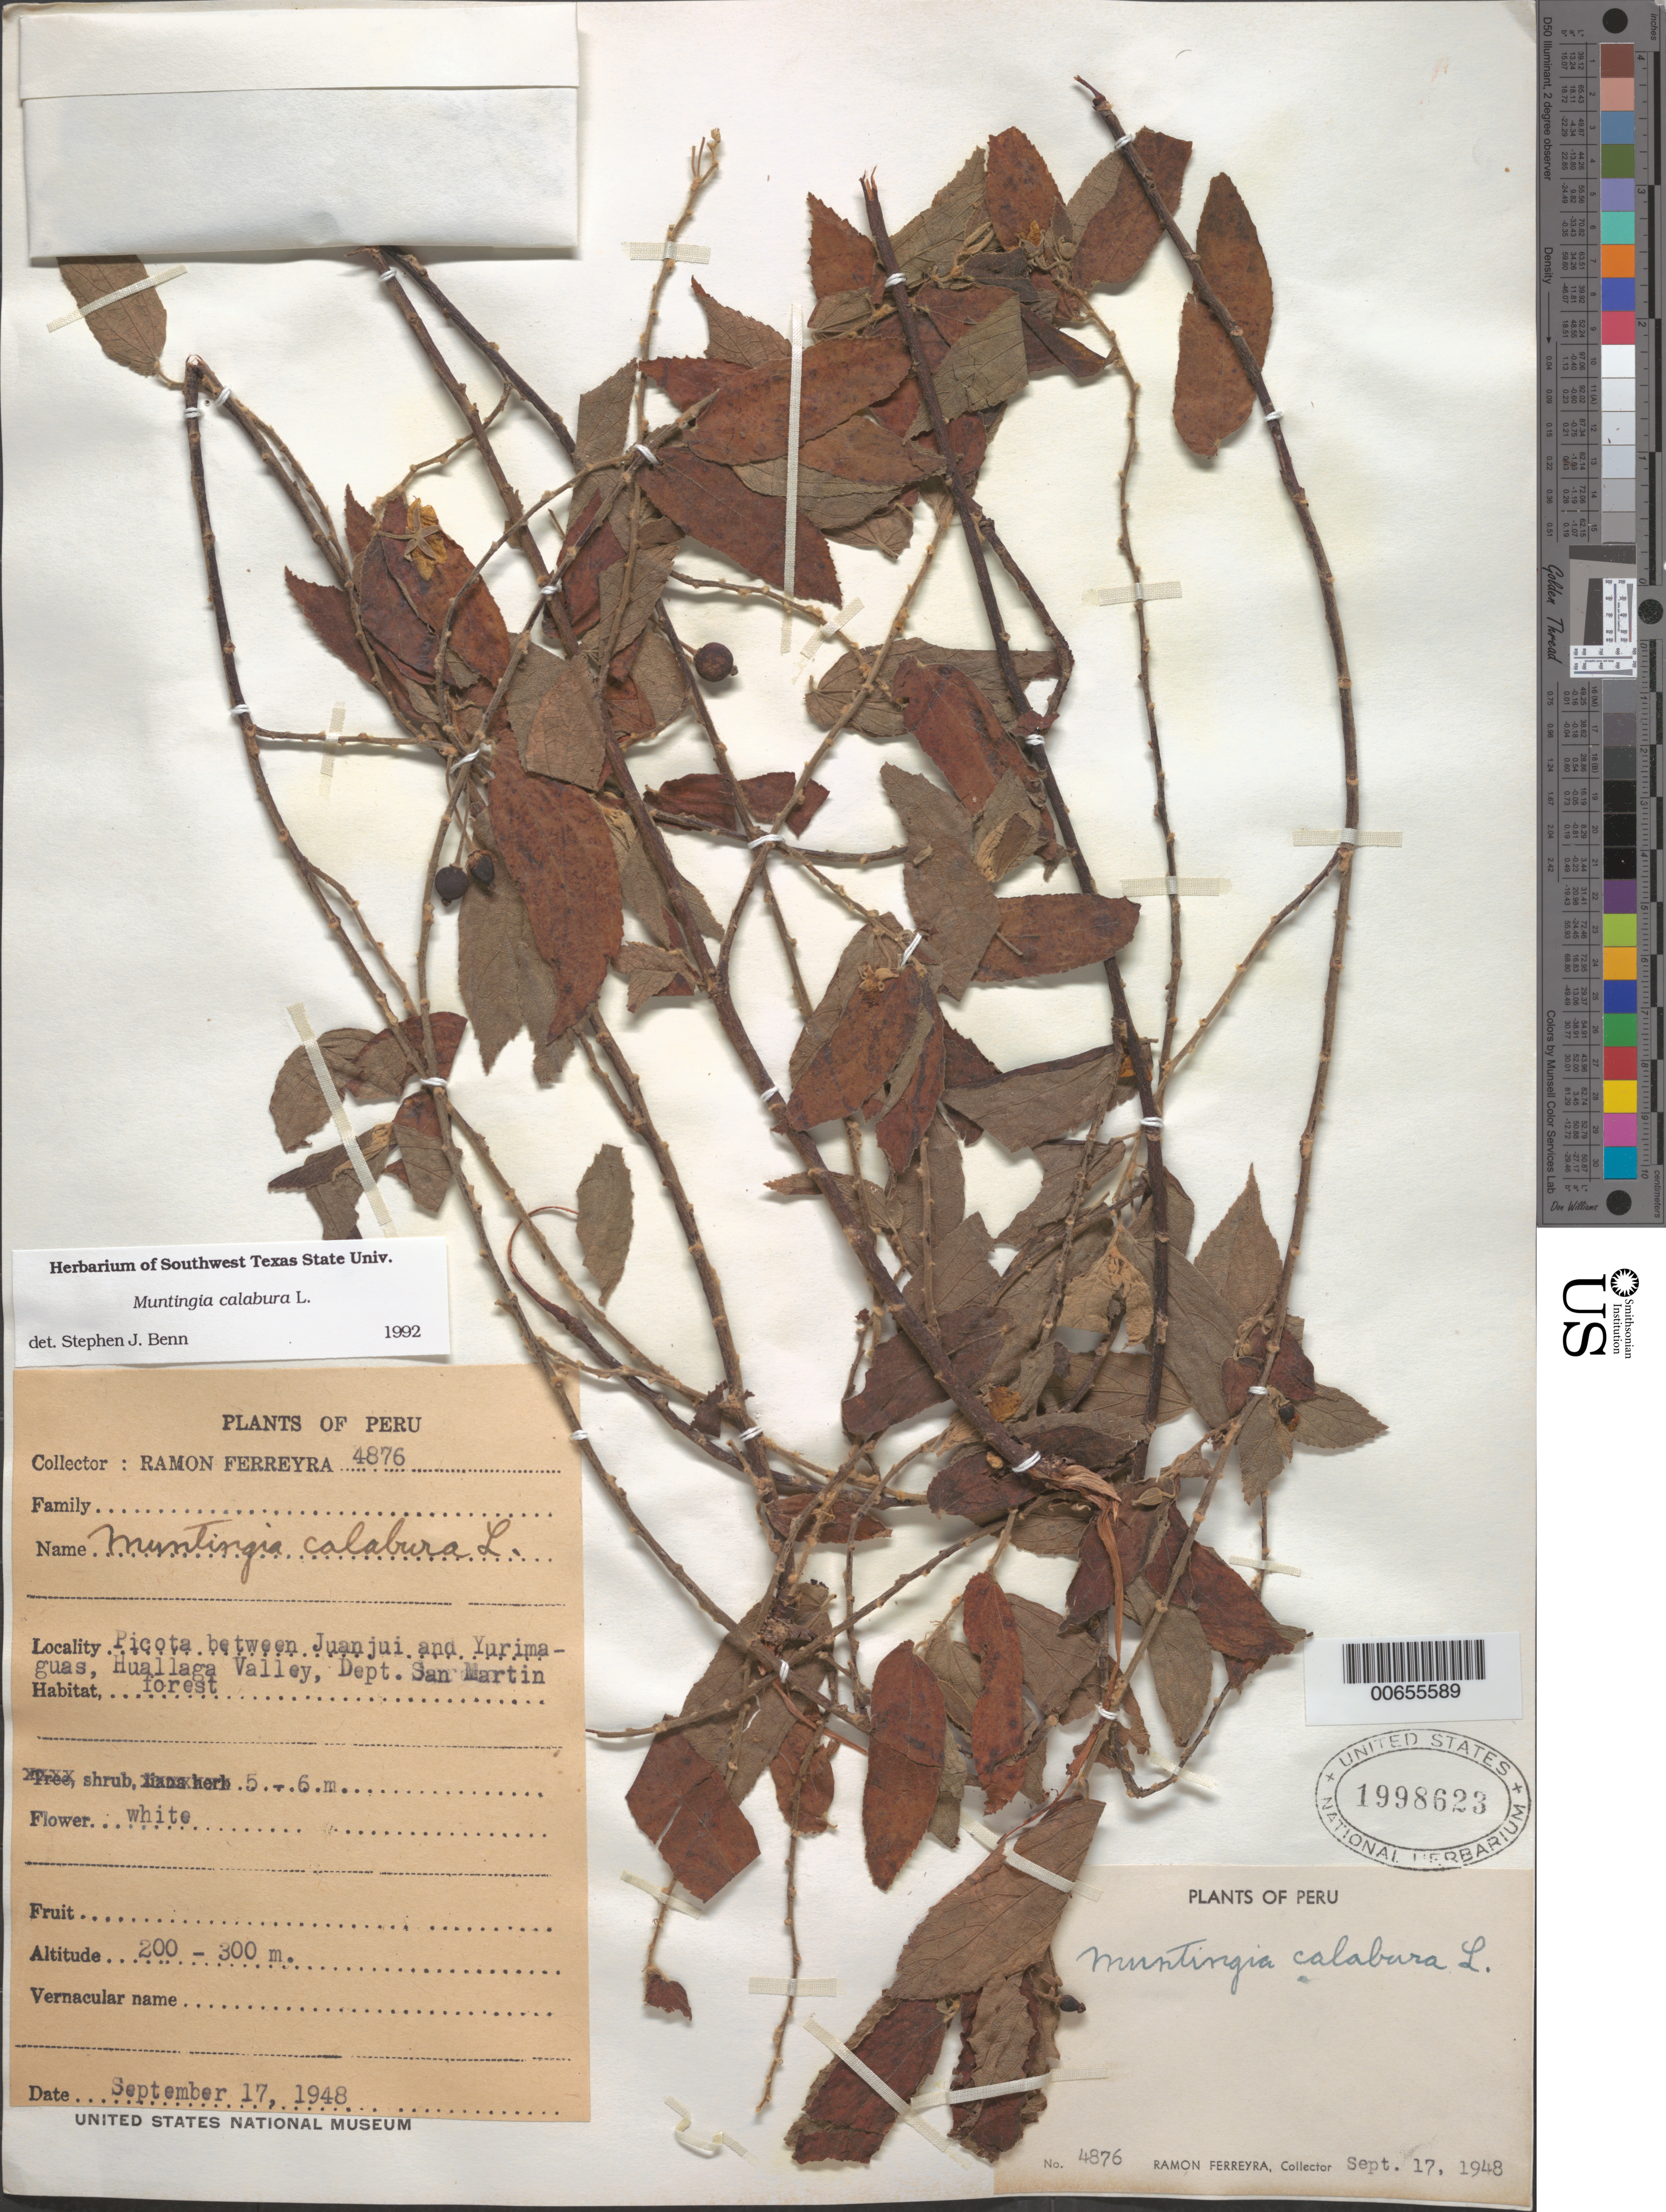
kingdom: Plantae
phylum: Tracheophyta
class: Magnoliopsida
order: Malvales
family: Muntingiaceae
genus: Muntingia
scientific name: Muntingia calabura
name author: L.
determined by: Benn, S. J.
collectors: R. A. Ferreyra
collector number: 4876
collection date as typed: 17 Sep 1948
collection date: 1948-09-17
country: Peru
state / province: San Martín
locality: Picota between Juanjui and Yurimaguas, Huallaga Valley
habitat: Forest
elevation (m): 200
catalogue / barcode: US 1998623